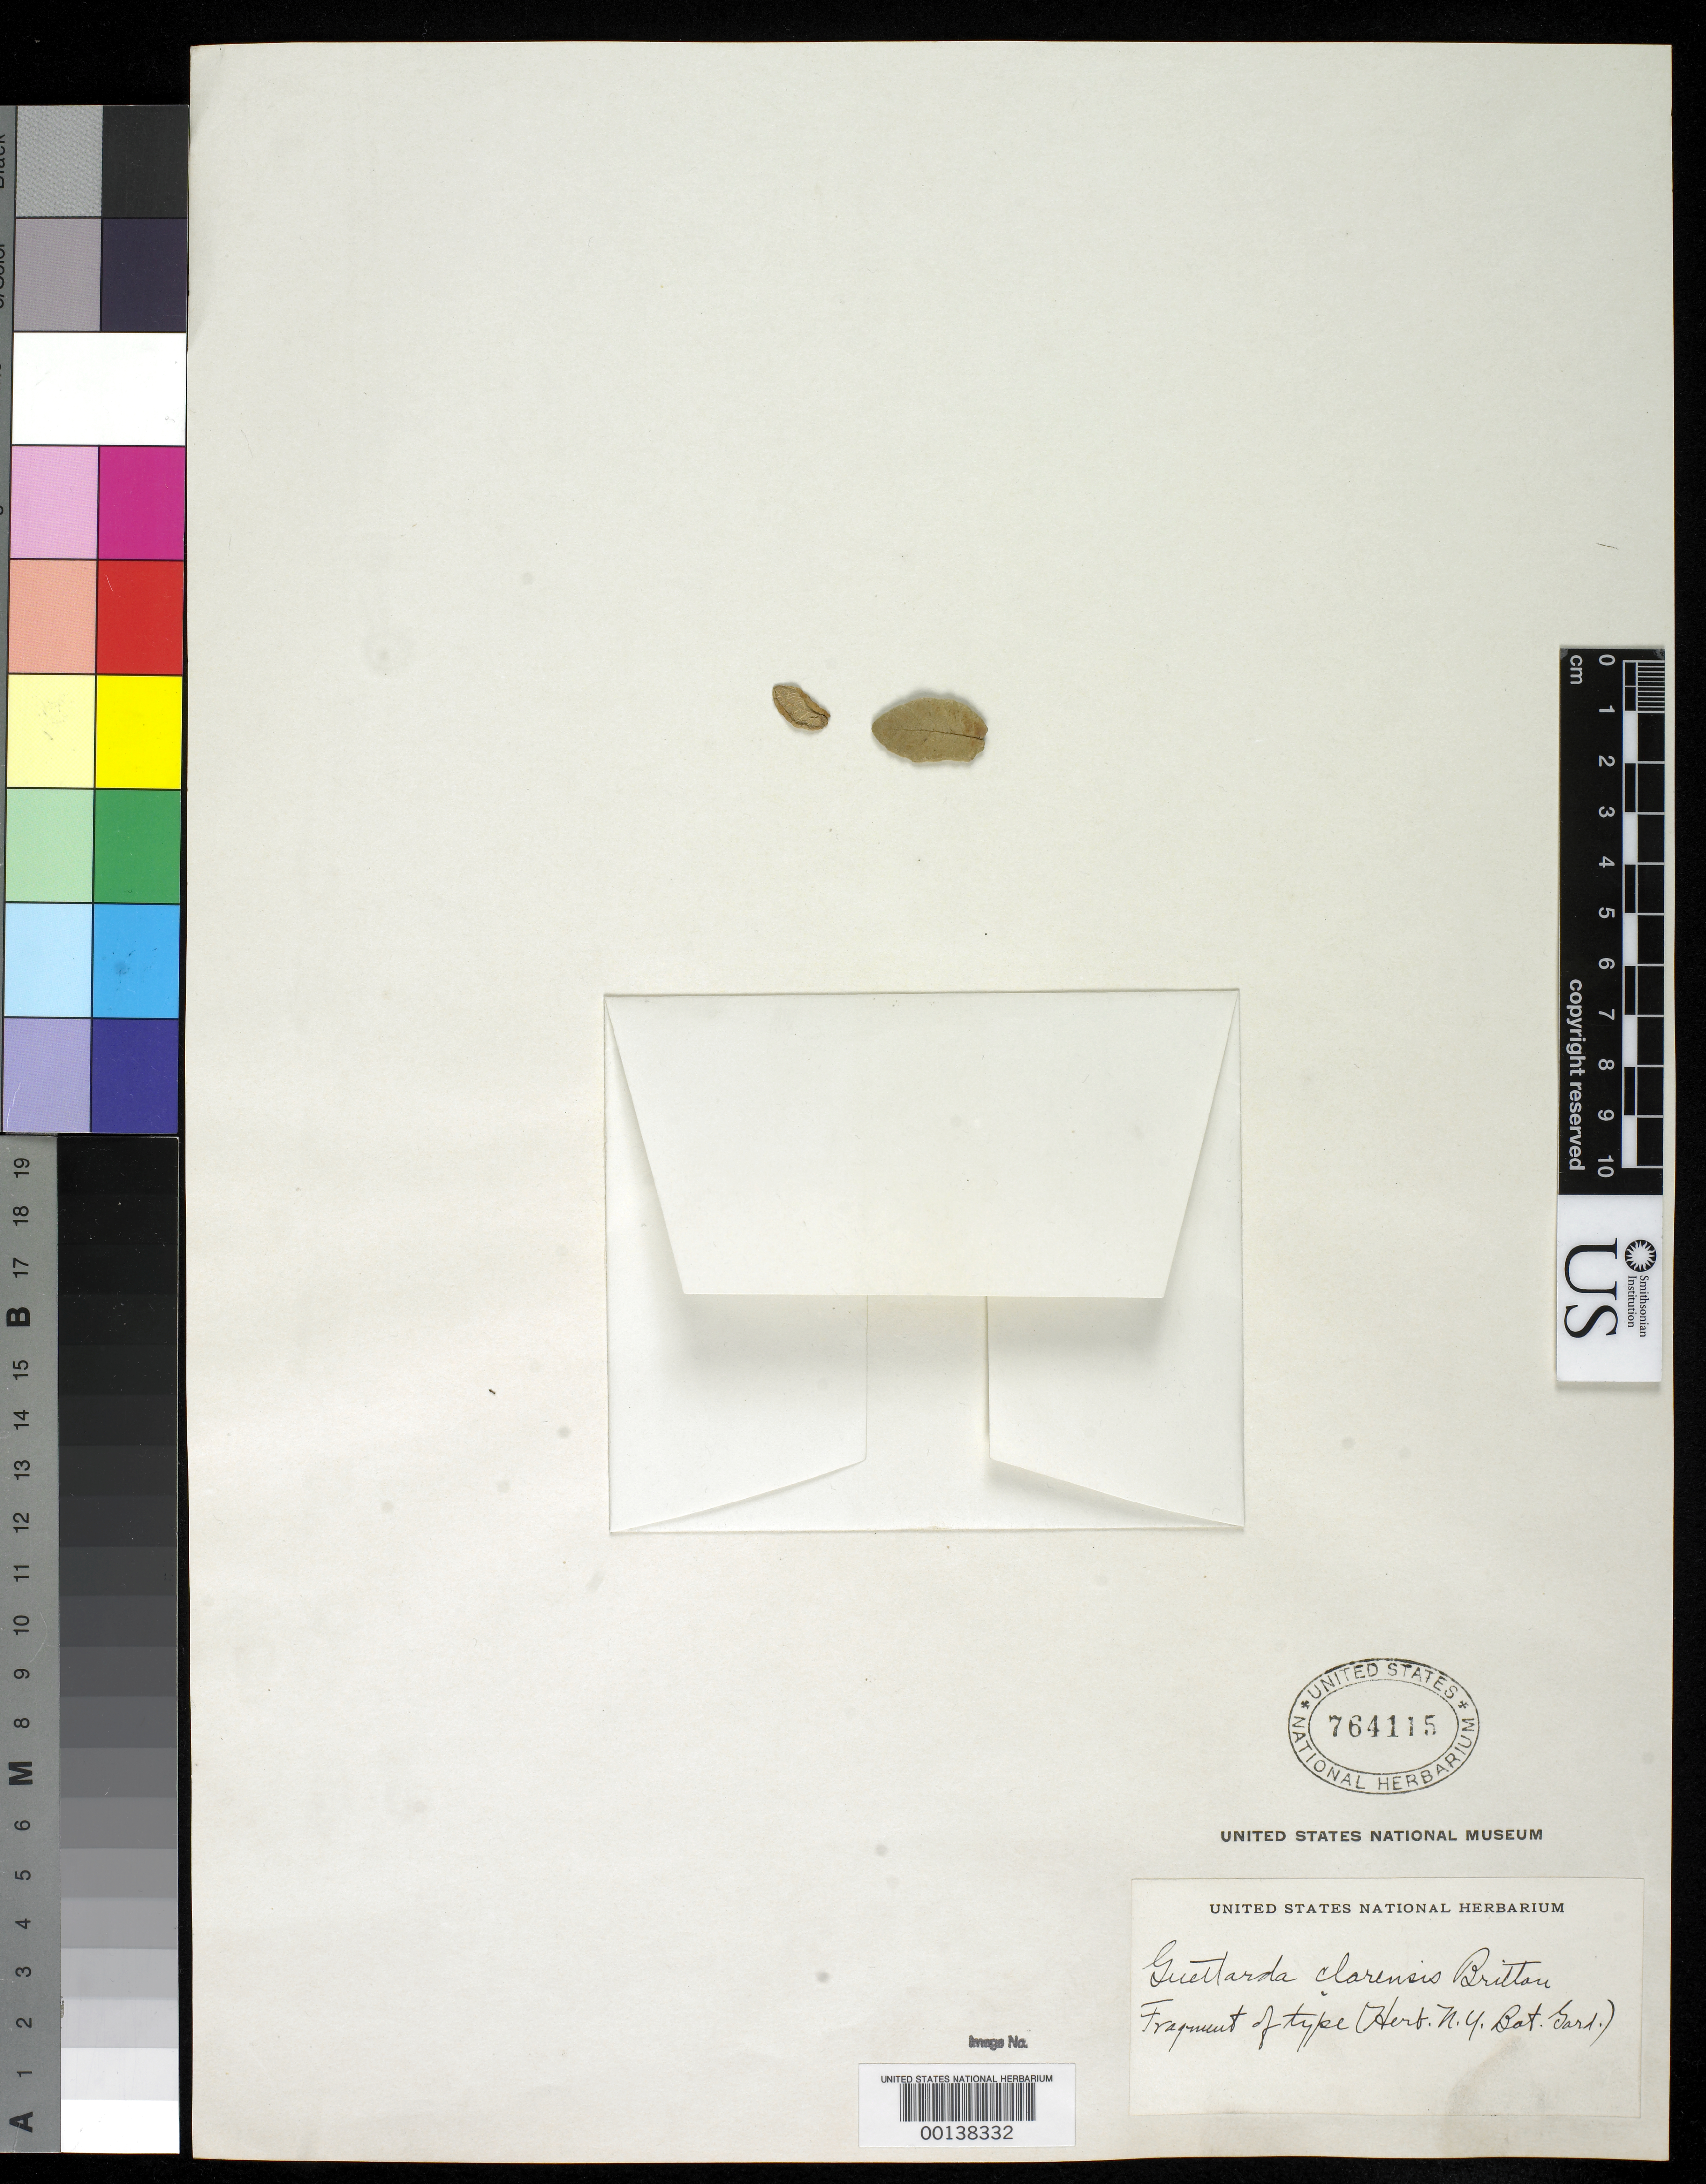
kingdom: Plantae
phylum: Tracheophyta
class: Magnoliopsida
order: Gentianales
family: Rubiaceae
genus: Guettarda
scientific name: Guettarda clarensis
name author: Britton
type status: Type Fragment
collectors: N. Britton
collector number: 6176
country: Cuba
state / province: Las Villas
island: Greater Antilles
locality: Santa Clara.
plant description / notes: Fragmentary material of type specimen ex herb. NY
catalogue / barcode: US 764115